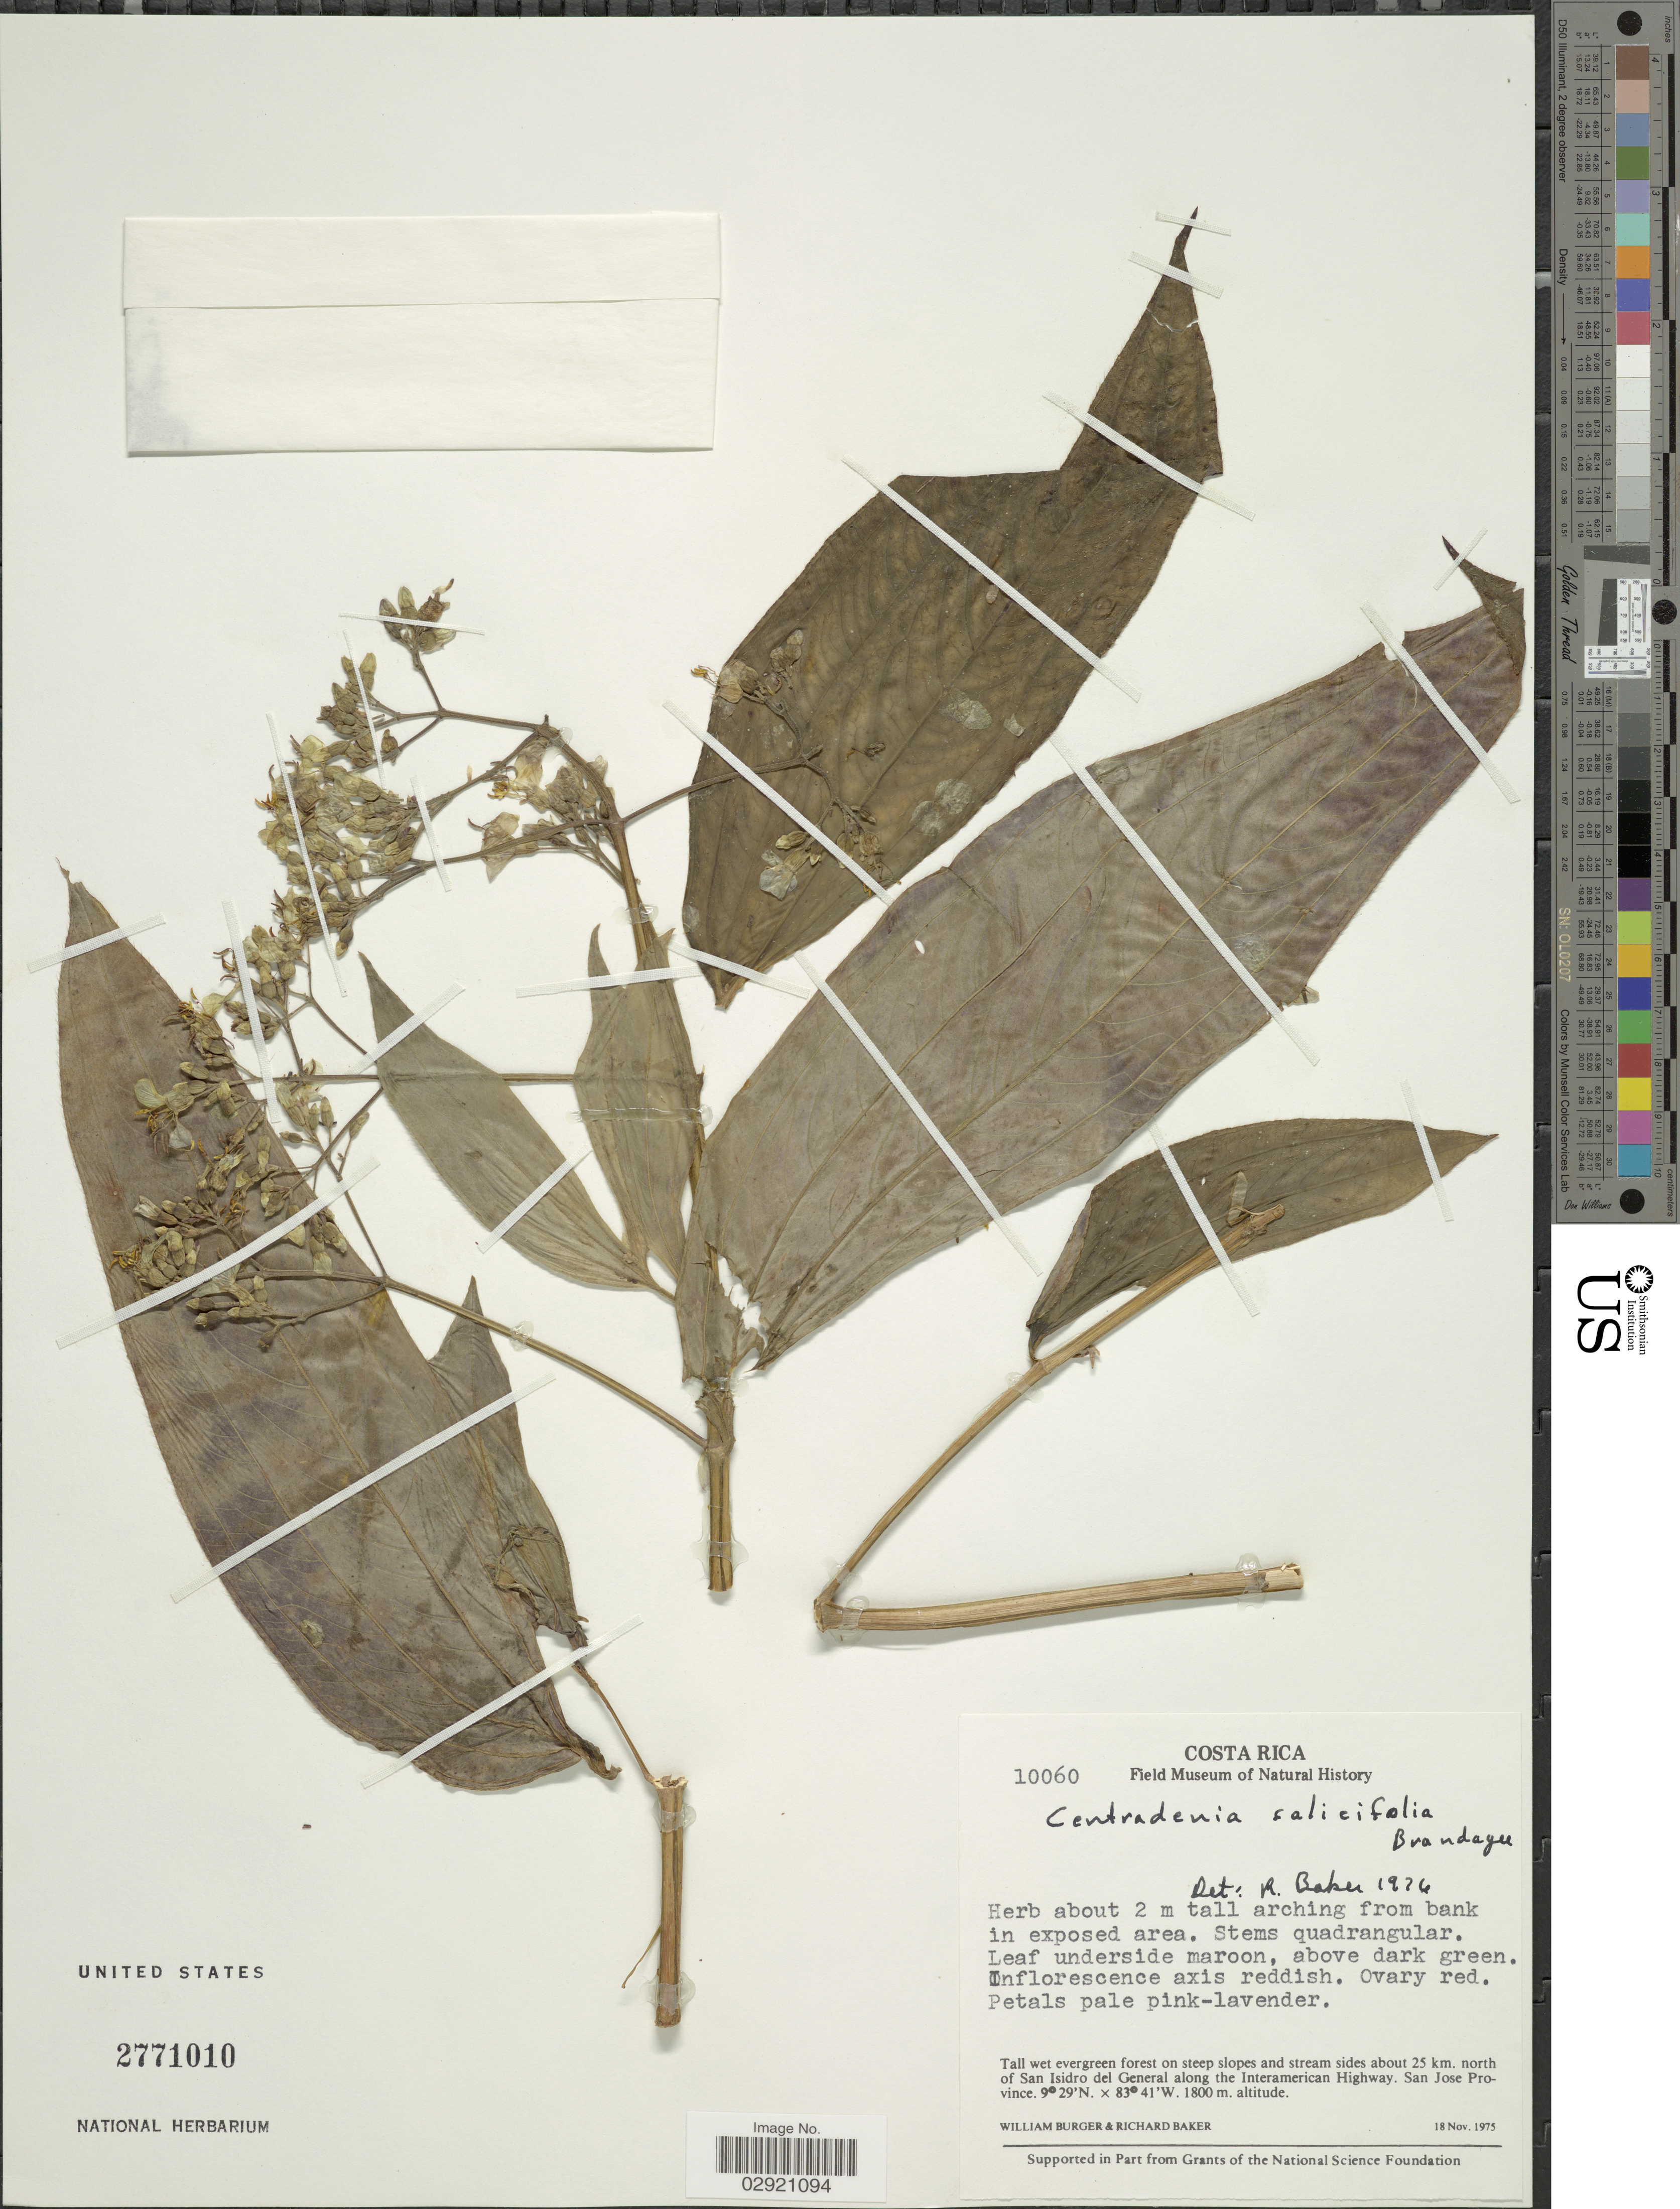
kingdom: Plantae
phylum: Tracheophyta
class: Magnoliopsida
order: Myrtales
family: Melastomataceae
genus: Centradenia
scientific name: Centradenia grandifolia subsp. grandifolia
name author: (Schltdl.) Endl.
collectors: W. Burger & R. A. Baker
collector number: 10060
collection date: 1975-11-18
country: Costa Rica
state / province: San José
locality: About 25 km. north of San Isidro del General along the Interamerican Highway.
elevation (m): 1800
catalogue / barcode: US 2771010